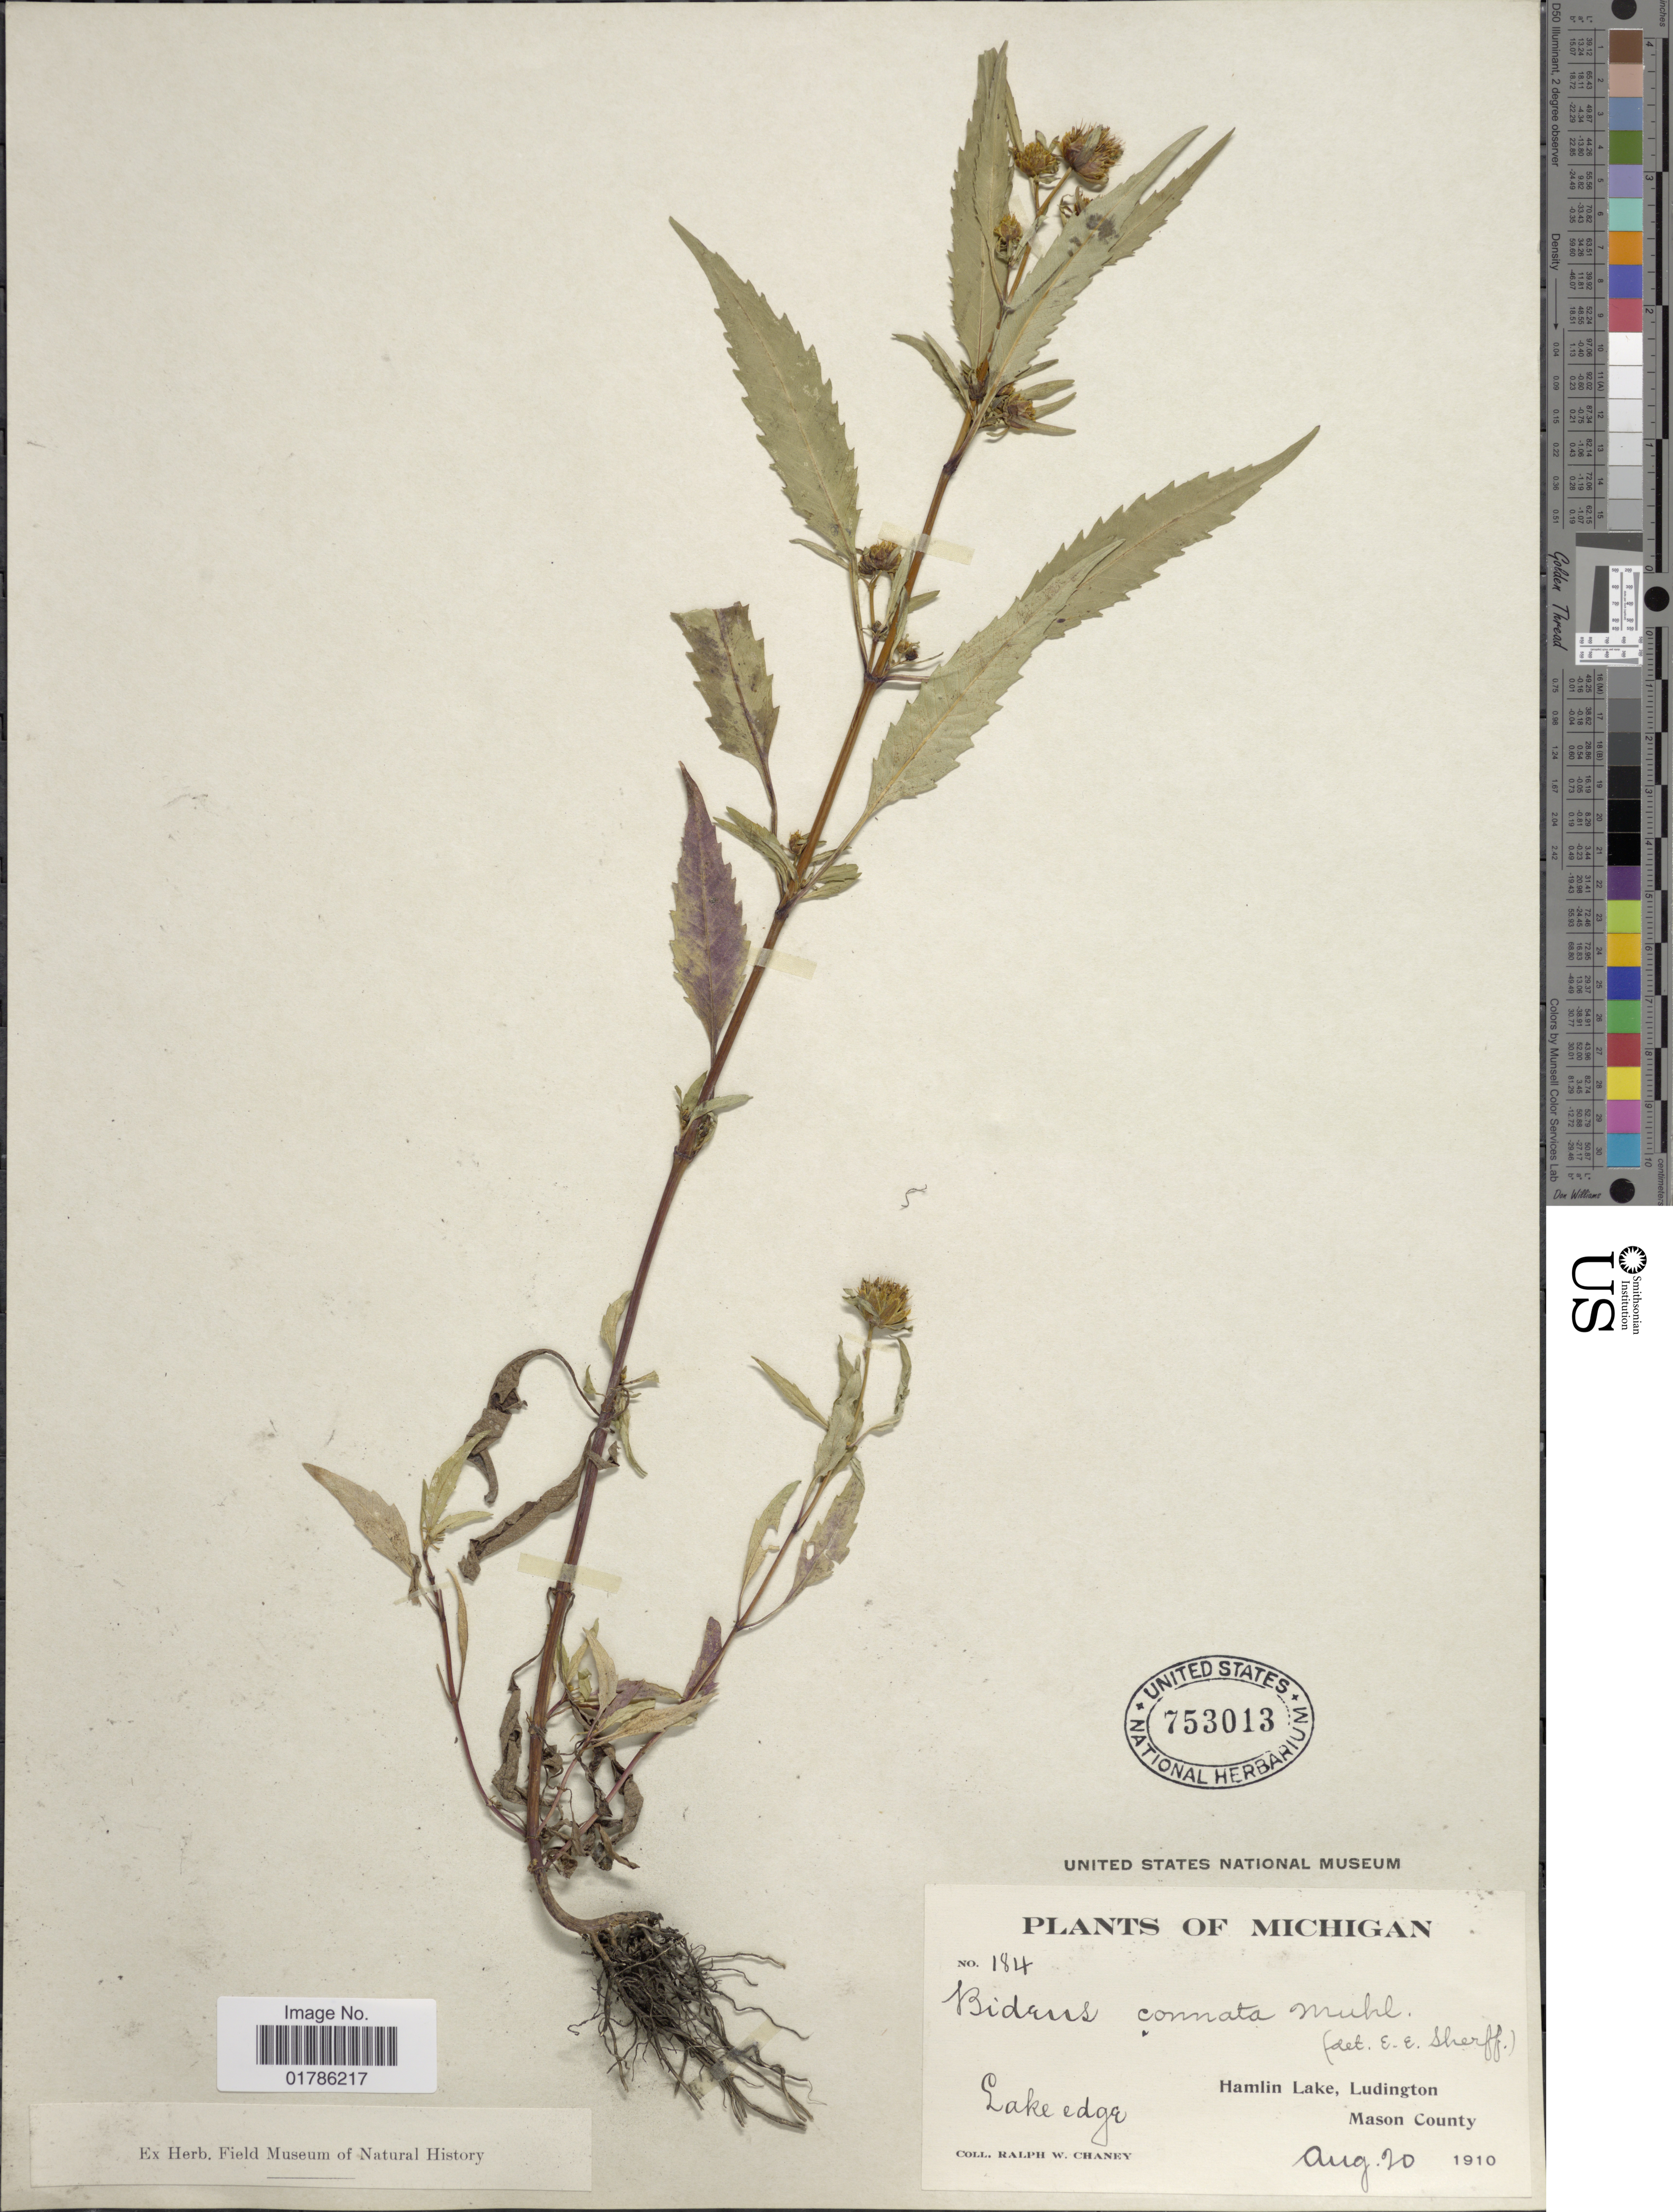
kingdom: Plantae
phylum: Tracheophyta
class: Magnoliopsida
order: Asterales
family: Asteraceae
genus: Bidens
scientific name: Bidens connata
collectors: R. Chaney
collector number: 184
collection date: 1910-08-20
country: United States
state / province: Michigan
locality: Hamlin Lake, Ludington, Mason County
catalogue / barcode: US 753013